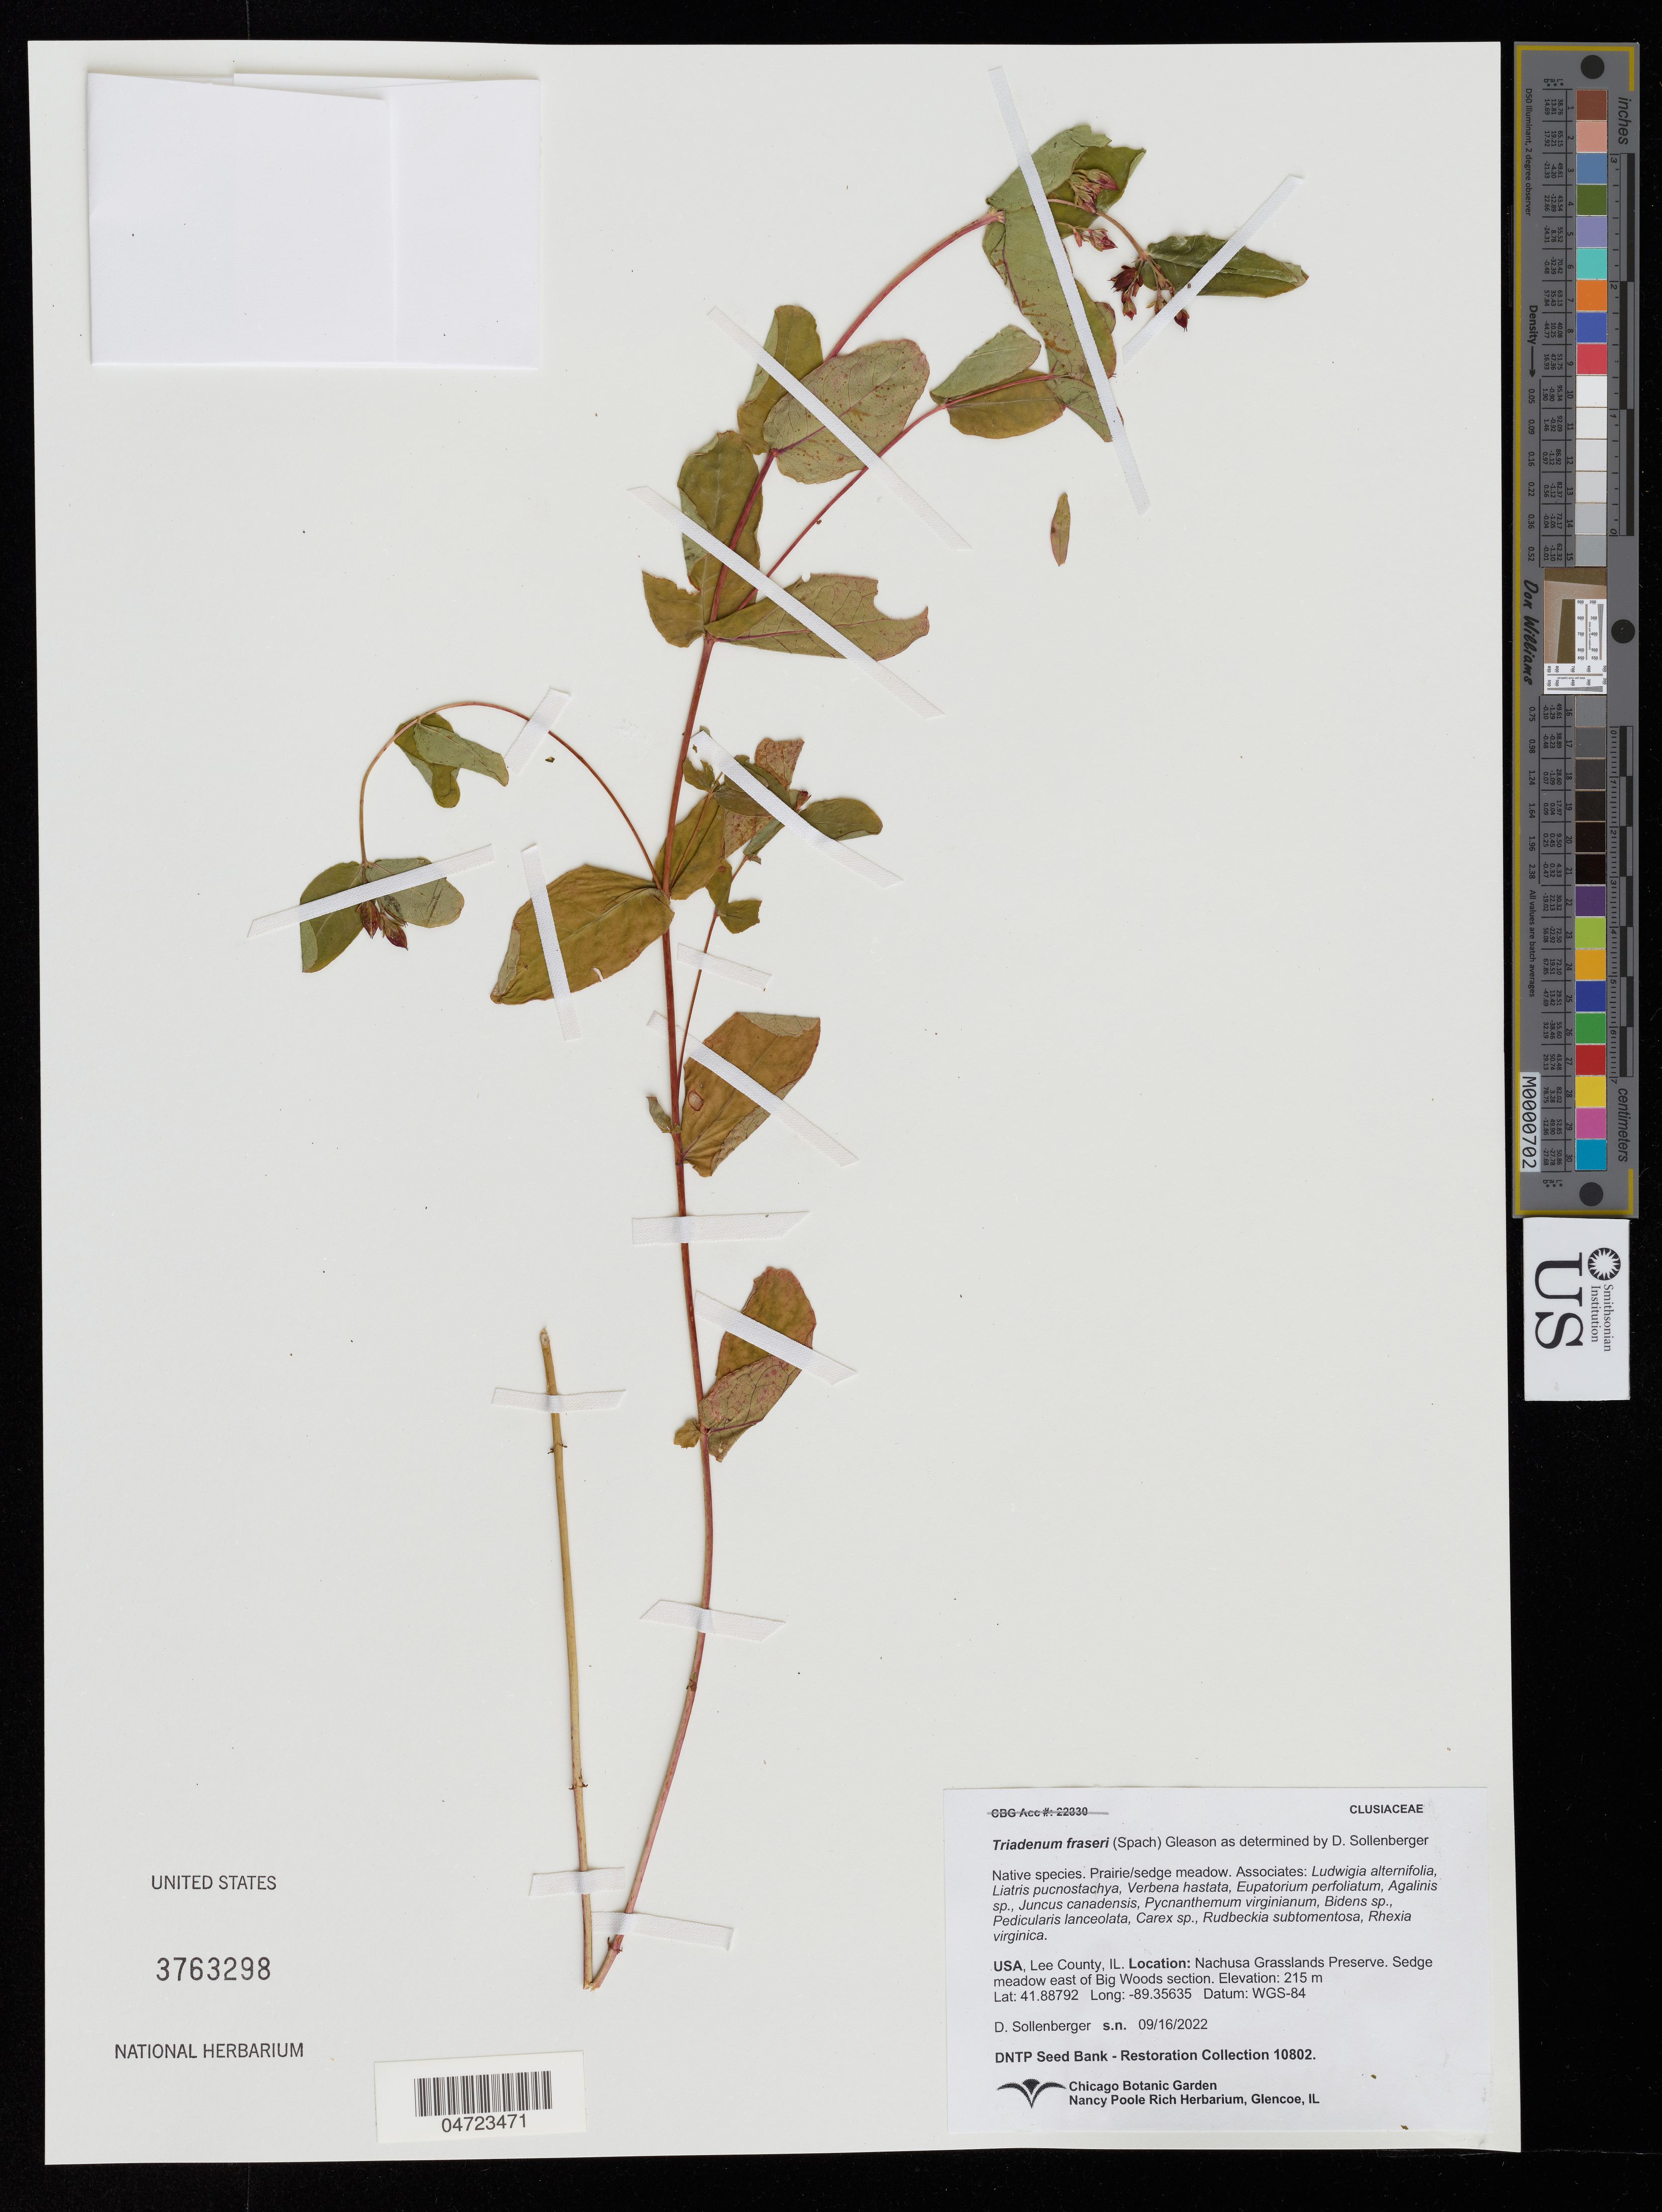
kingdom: Plantae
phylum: Tracheophyta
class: Magnoliopsida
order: Malpighiales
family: Hypericaceae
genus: Triadenum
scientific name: Triadenum fraseri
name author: (Spach) Gleason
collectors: D. Sollenberger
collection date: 2022-09-16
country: United States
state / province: Illinois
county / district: Lee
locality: Lee County. Nachusa Grasslands Preserve. Sedge meadow east of Big Woods section.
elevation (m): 215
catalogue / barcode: US 3763298